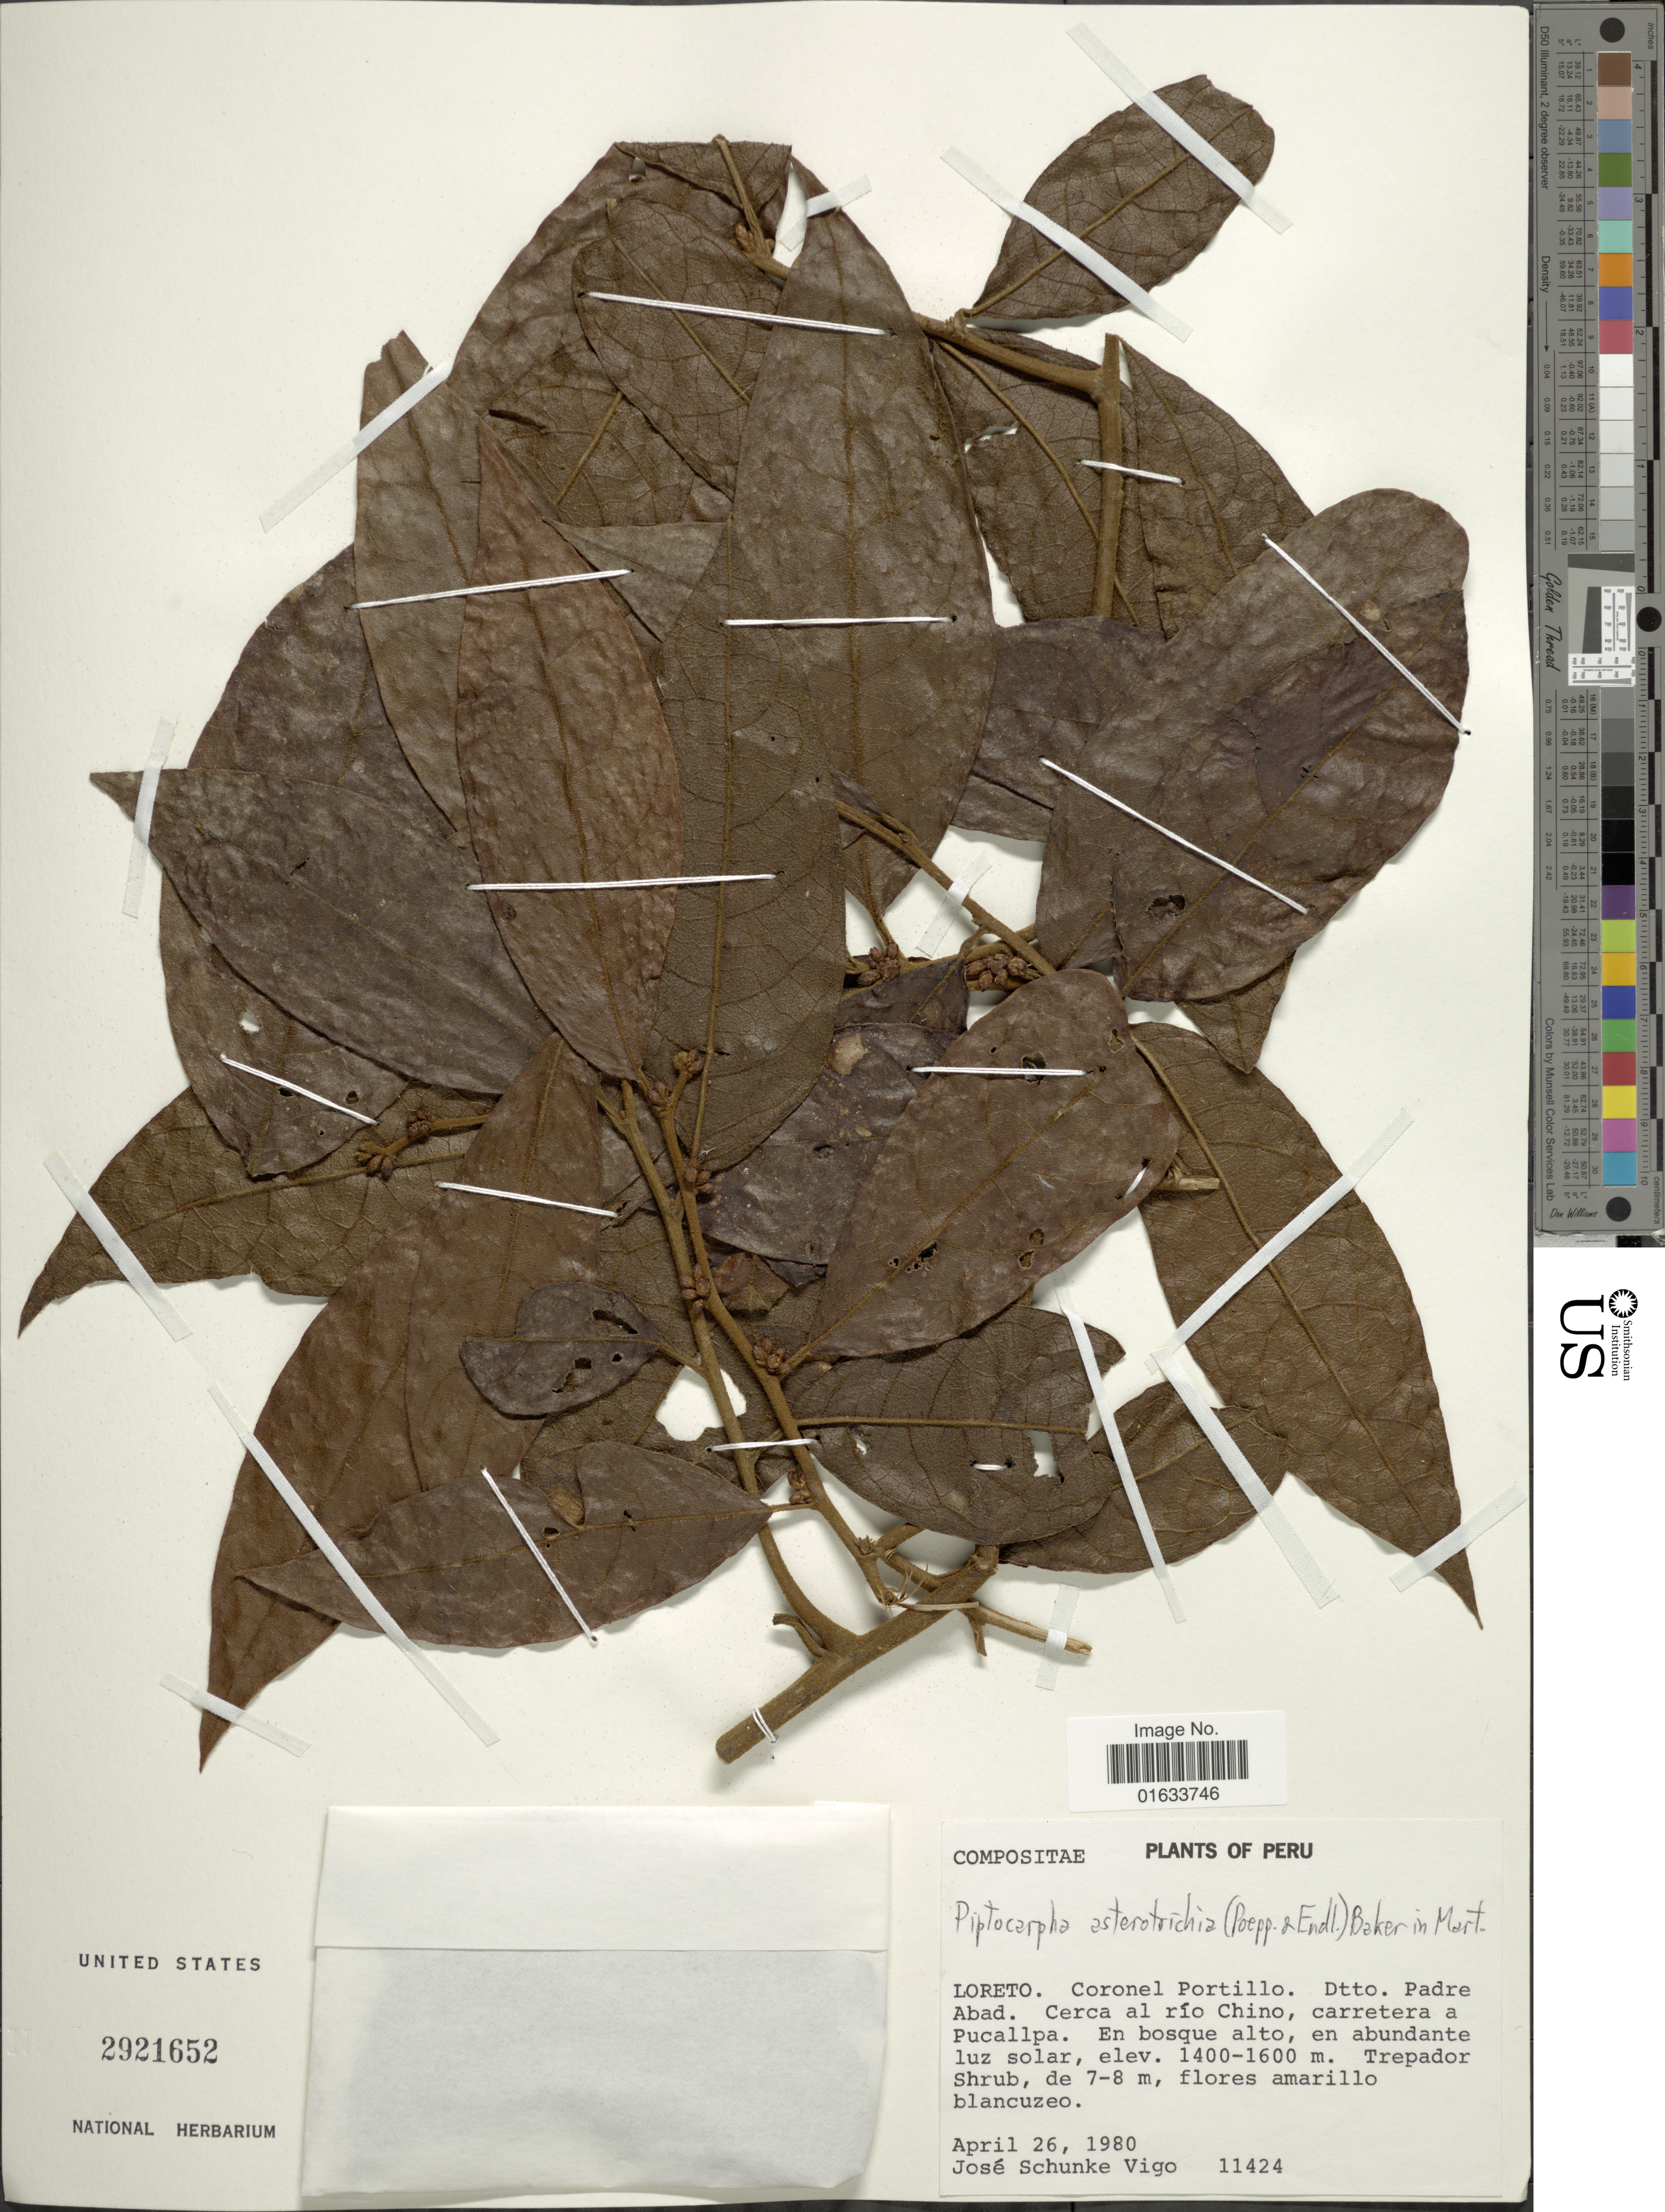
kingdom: Plantae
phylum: Tracheophyta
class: Magnoliopsida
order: Asterales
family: Asteraceae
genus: Piptocarpha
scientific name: Piptocarpha asterotrichia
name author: (Poepp.) Baker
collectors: J. Schunke Vigo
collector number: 11424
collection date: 1980-04-26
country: Peru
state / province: Loreto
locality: Loreto. Coronel Portillo. Dtto. Padre Abad. Cerca al río Chino, carretera a Pucallpa.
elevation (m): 1400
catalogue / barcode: US 2921652